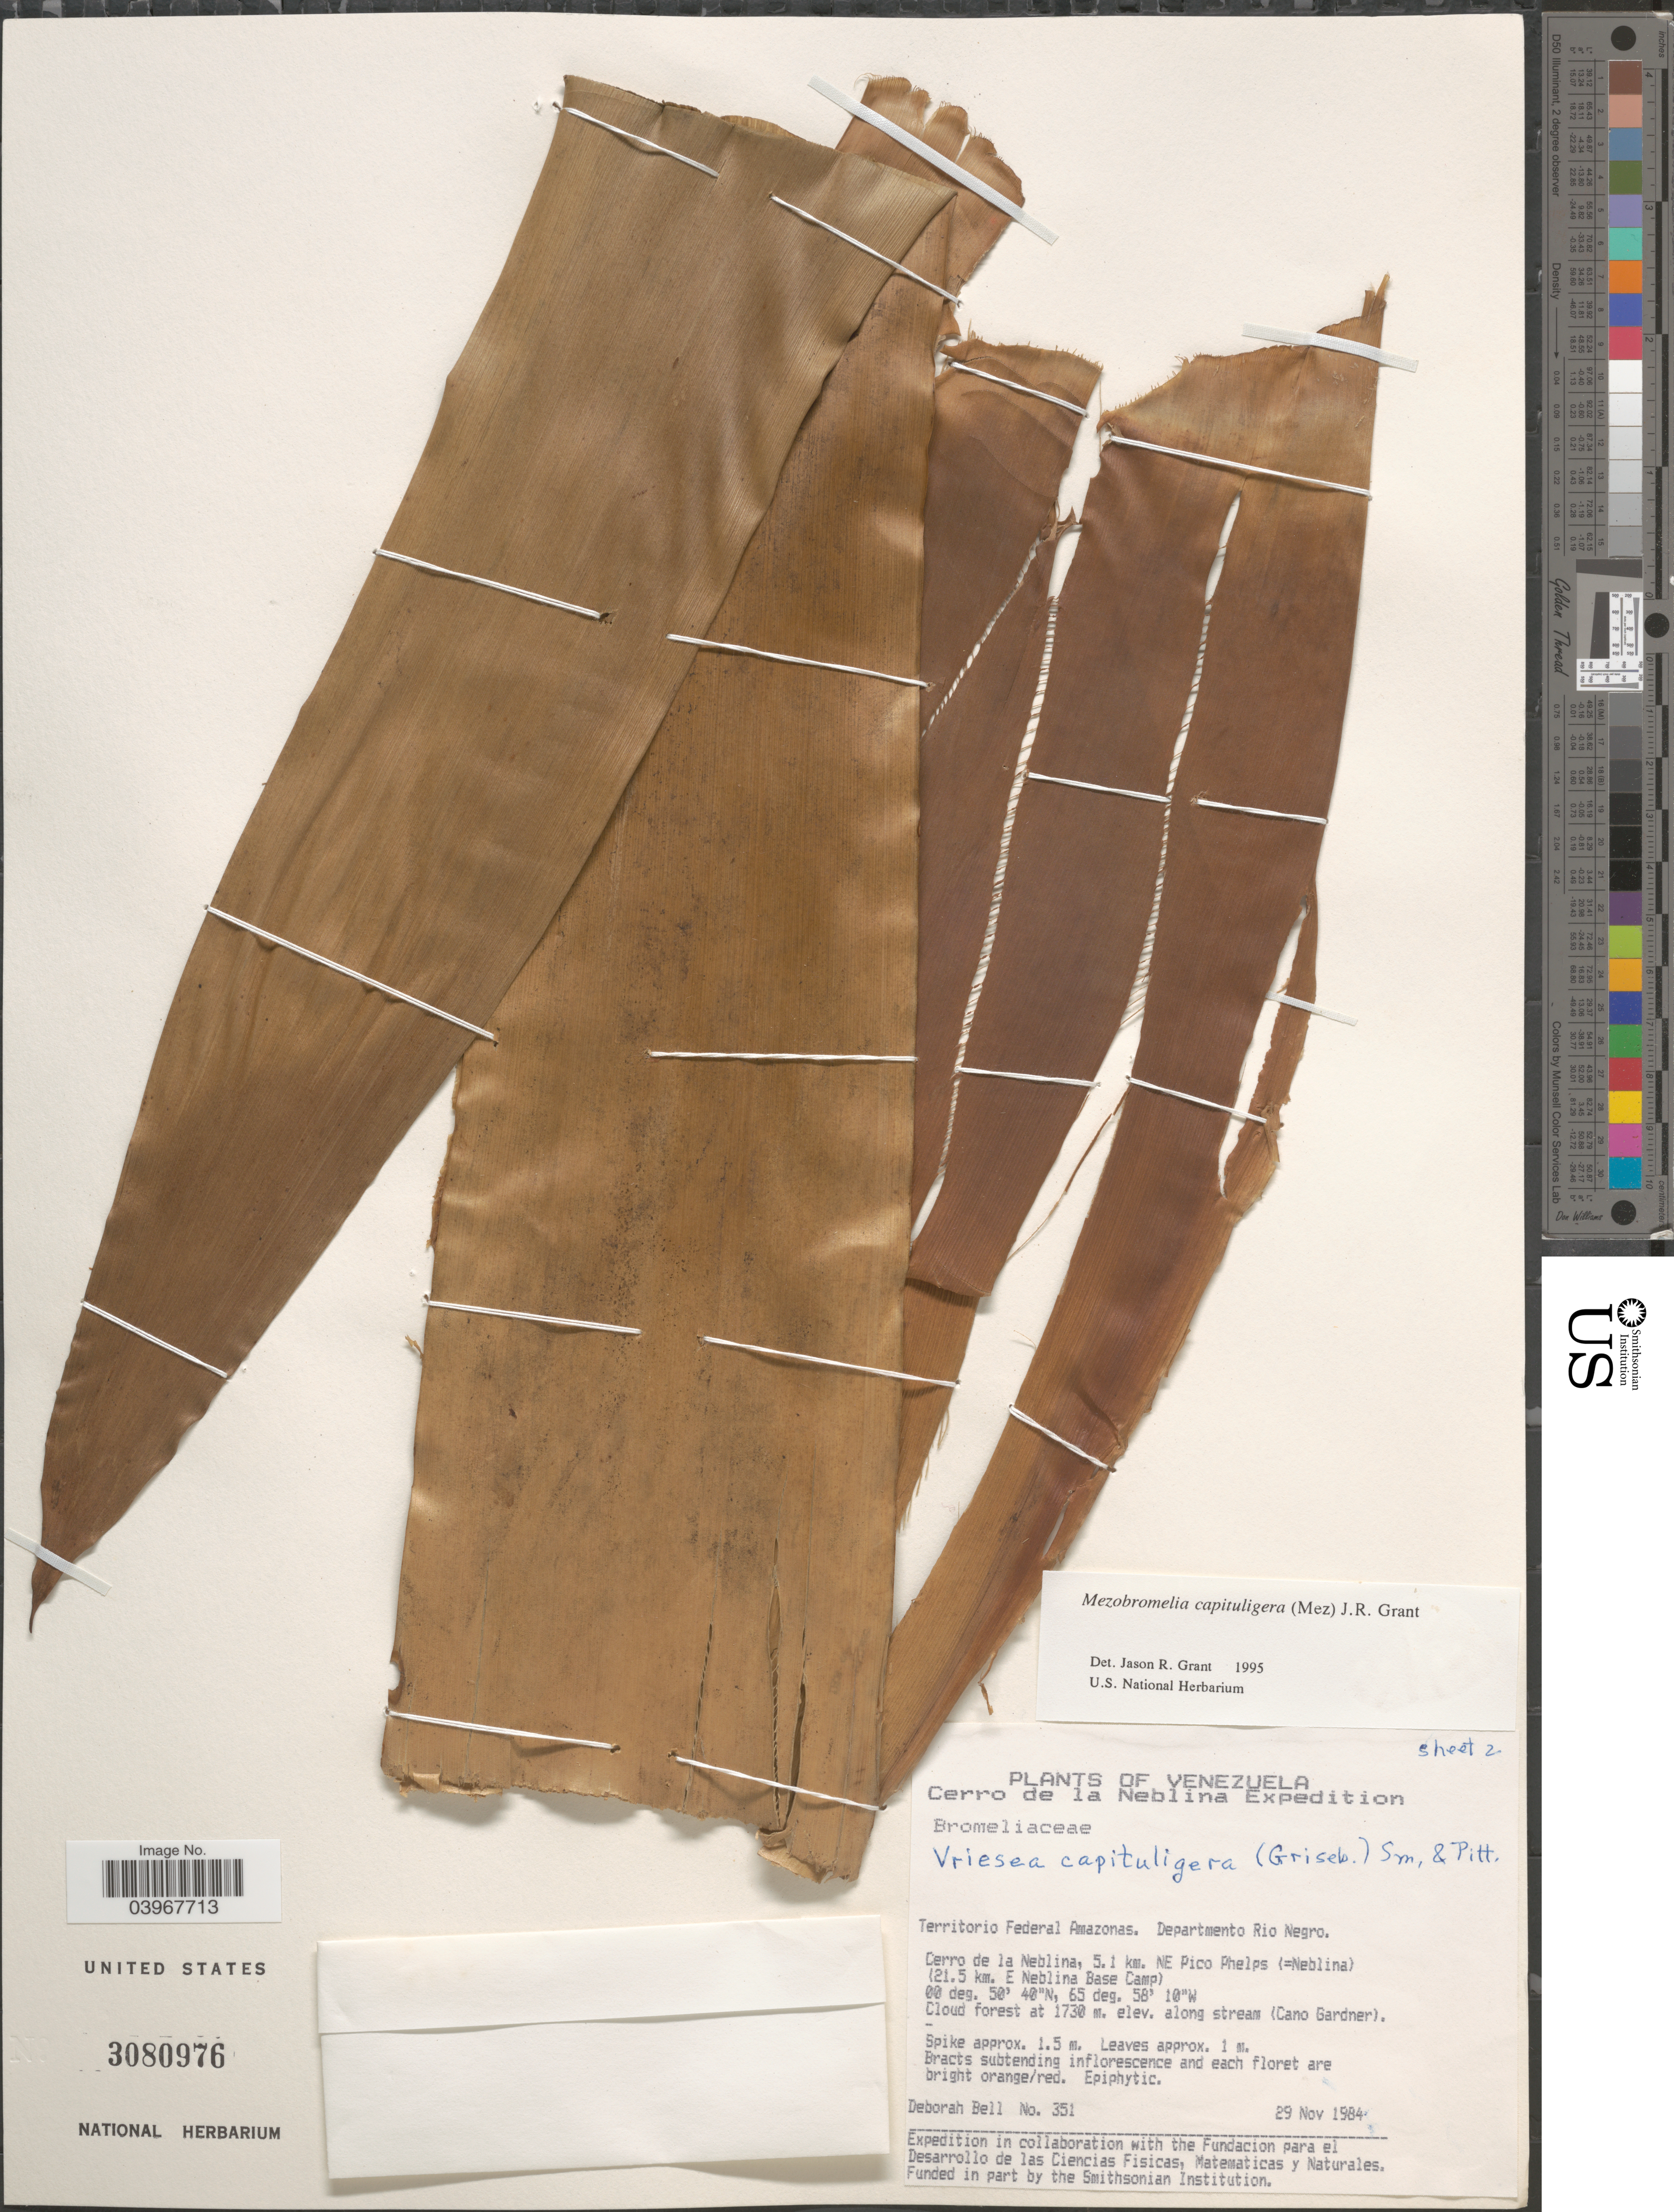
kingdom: Plantae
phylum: Tracheophyta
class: Liliopsida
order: Poales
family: Bromeliaceae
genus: Mezobromelia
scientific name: Mezobromelia capituligera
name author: (Griseb.) J.R. Grant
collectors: D. A. Bell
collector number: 351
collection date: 1984-11-29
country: Venezuela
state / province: Amazonas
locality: Cerro de la Neblina Expedition. Territorio Federal Amazonas. Departmento Rio Negro. Cerro de la Neblina, 5.1 km. NE of Pico Phelps (=Neblina) (21.5 km. E Neblina Base Camp). Along stream (Cano Gardner).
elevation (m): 1730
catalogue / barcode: US 3080976